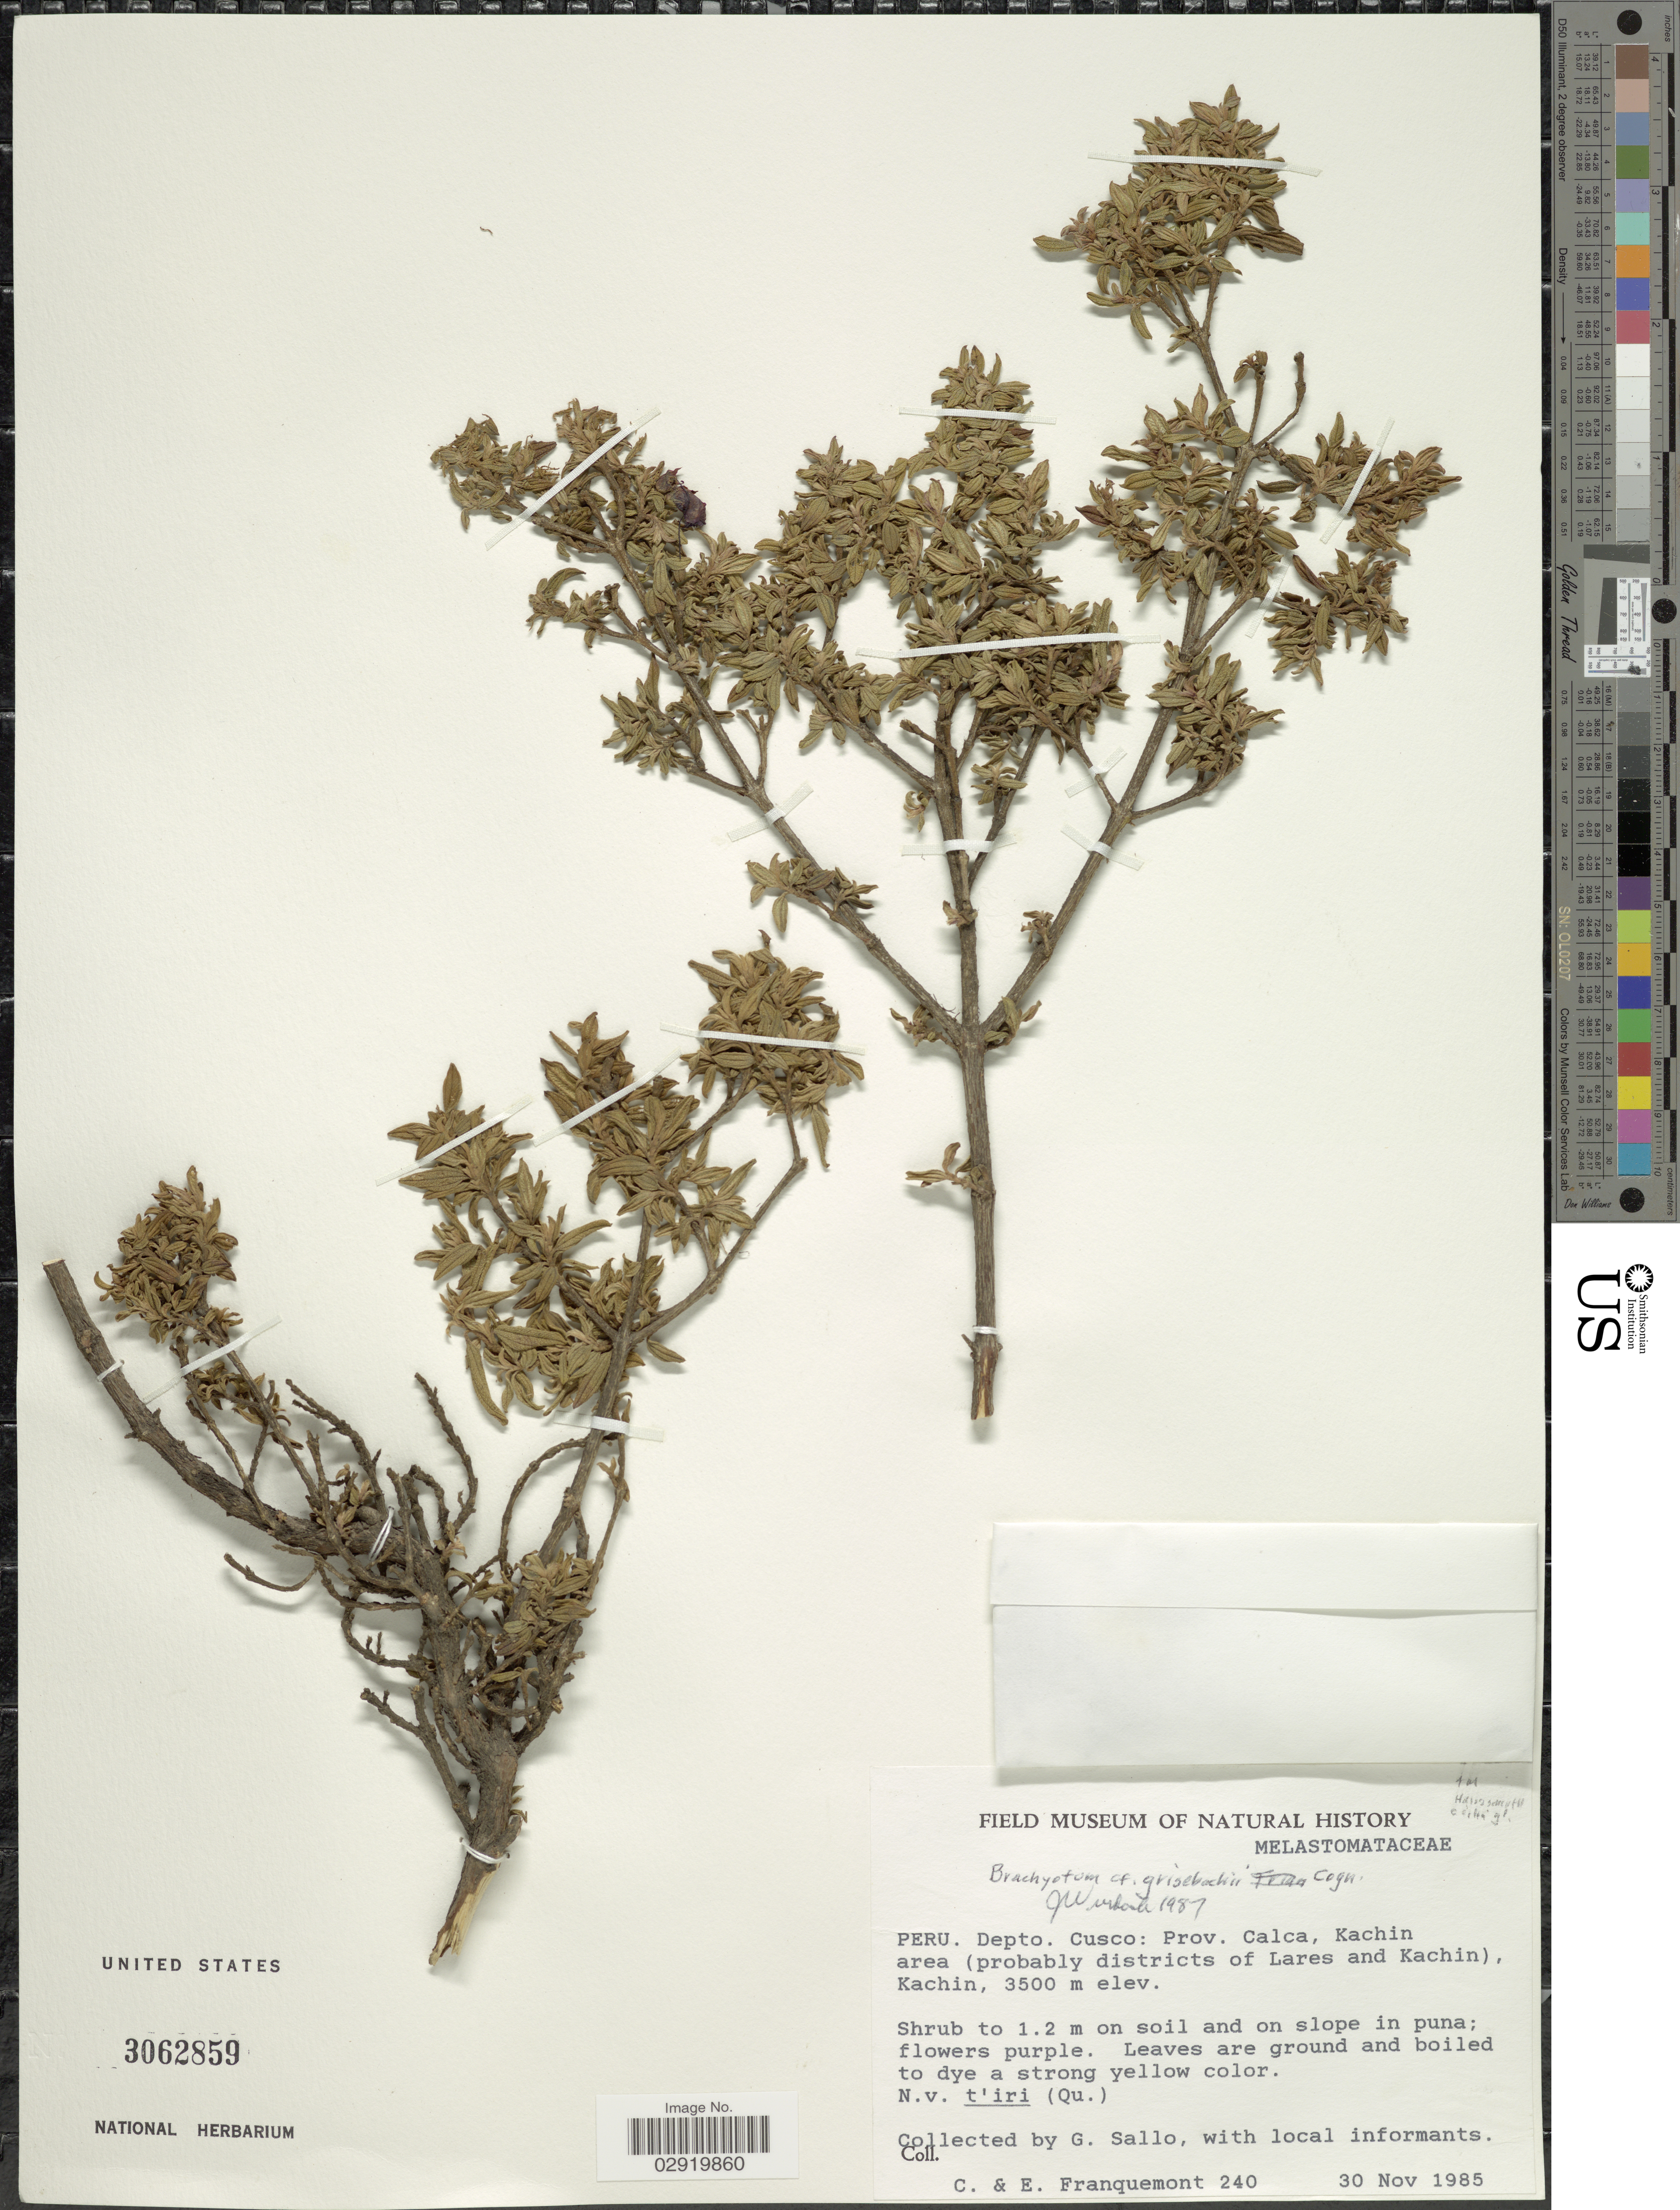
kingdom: Plantae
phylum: Tracheophyta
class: Magnoliopsida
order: Myrtales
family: Melastomataceae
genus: Brachyotum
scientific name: Brachyotum grisebachii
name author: Cogn.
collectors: G. Sallo, C. Franquemont & E. Franquemont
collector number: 240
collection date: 1985-11-30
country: Peru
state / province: Cusco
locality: Depto. Cusco: Prov. Calca, Kachin area (probably districts of Lares and Kachin), Kachin.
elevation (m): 3500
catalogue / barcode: US 3062859